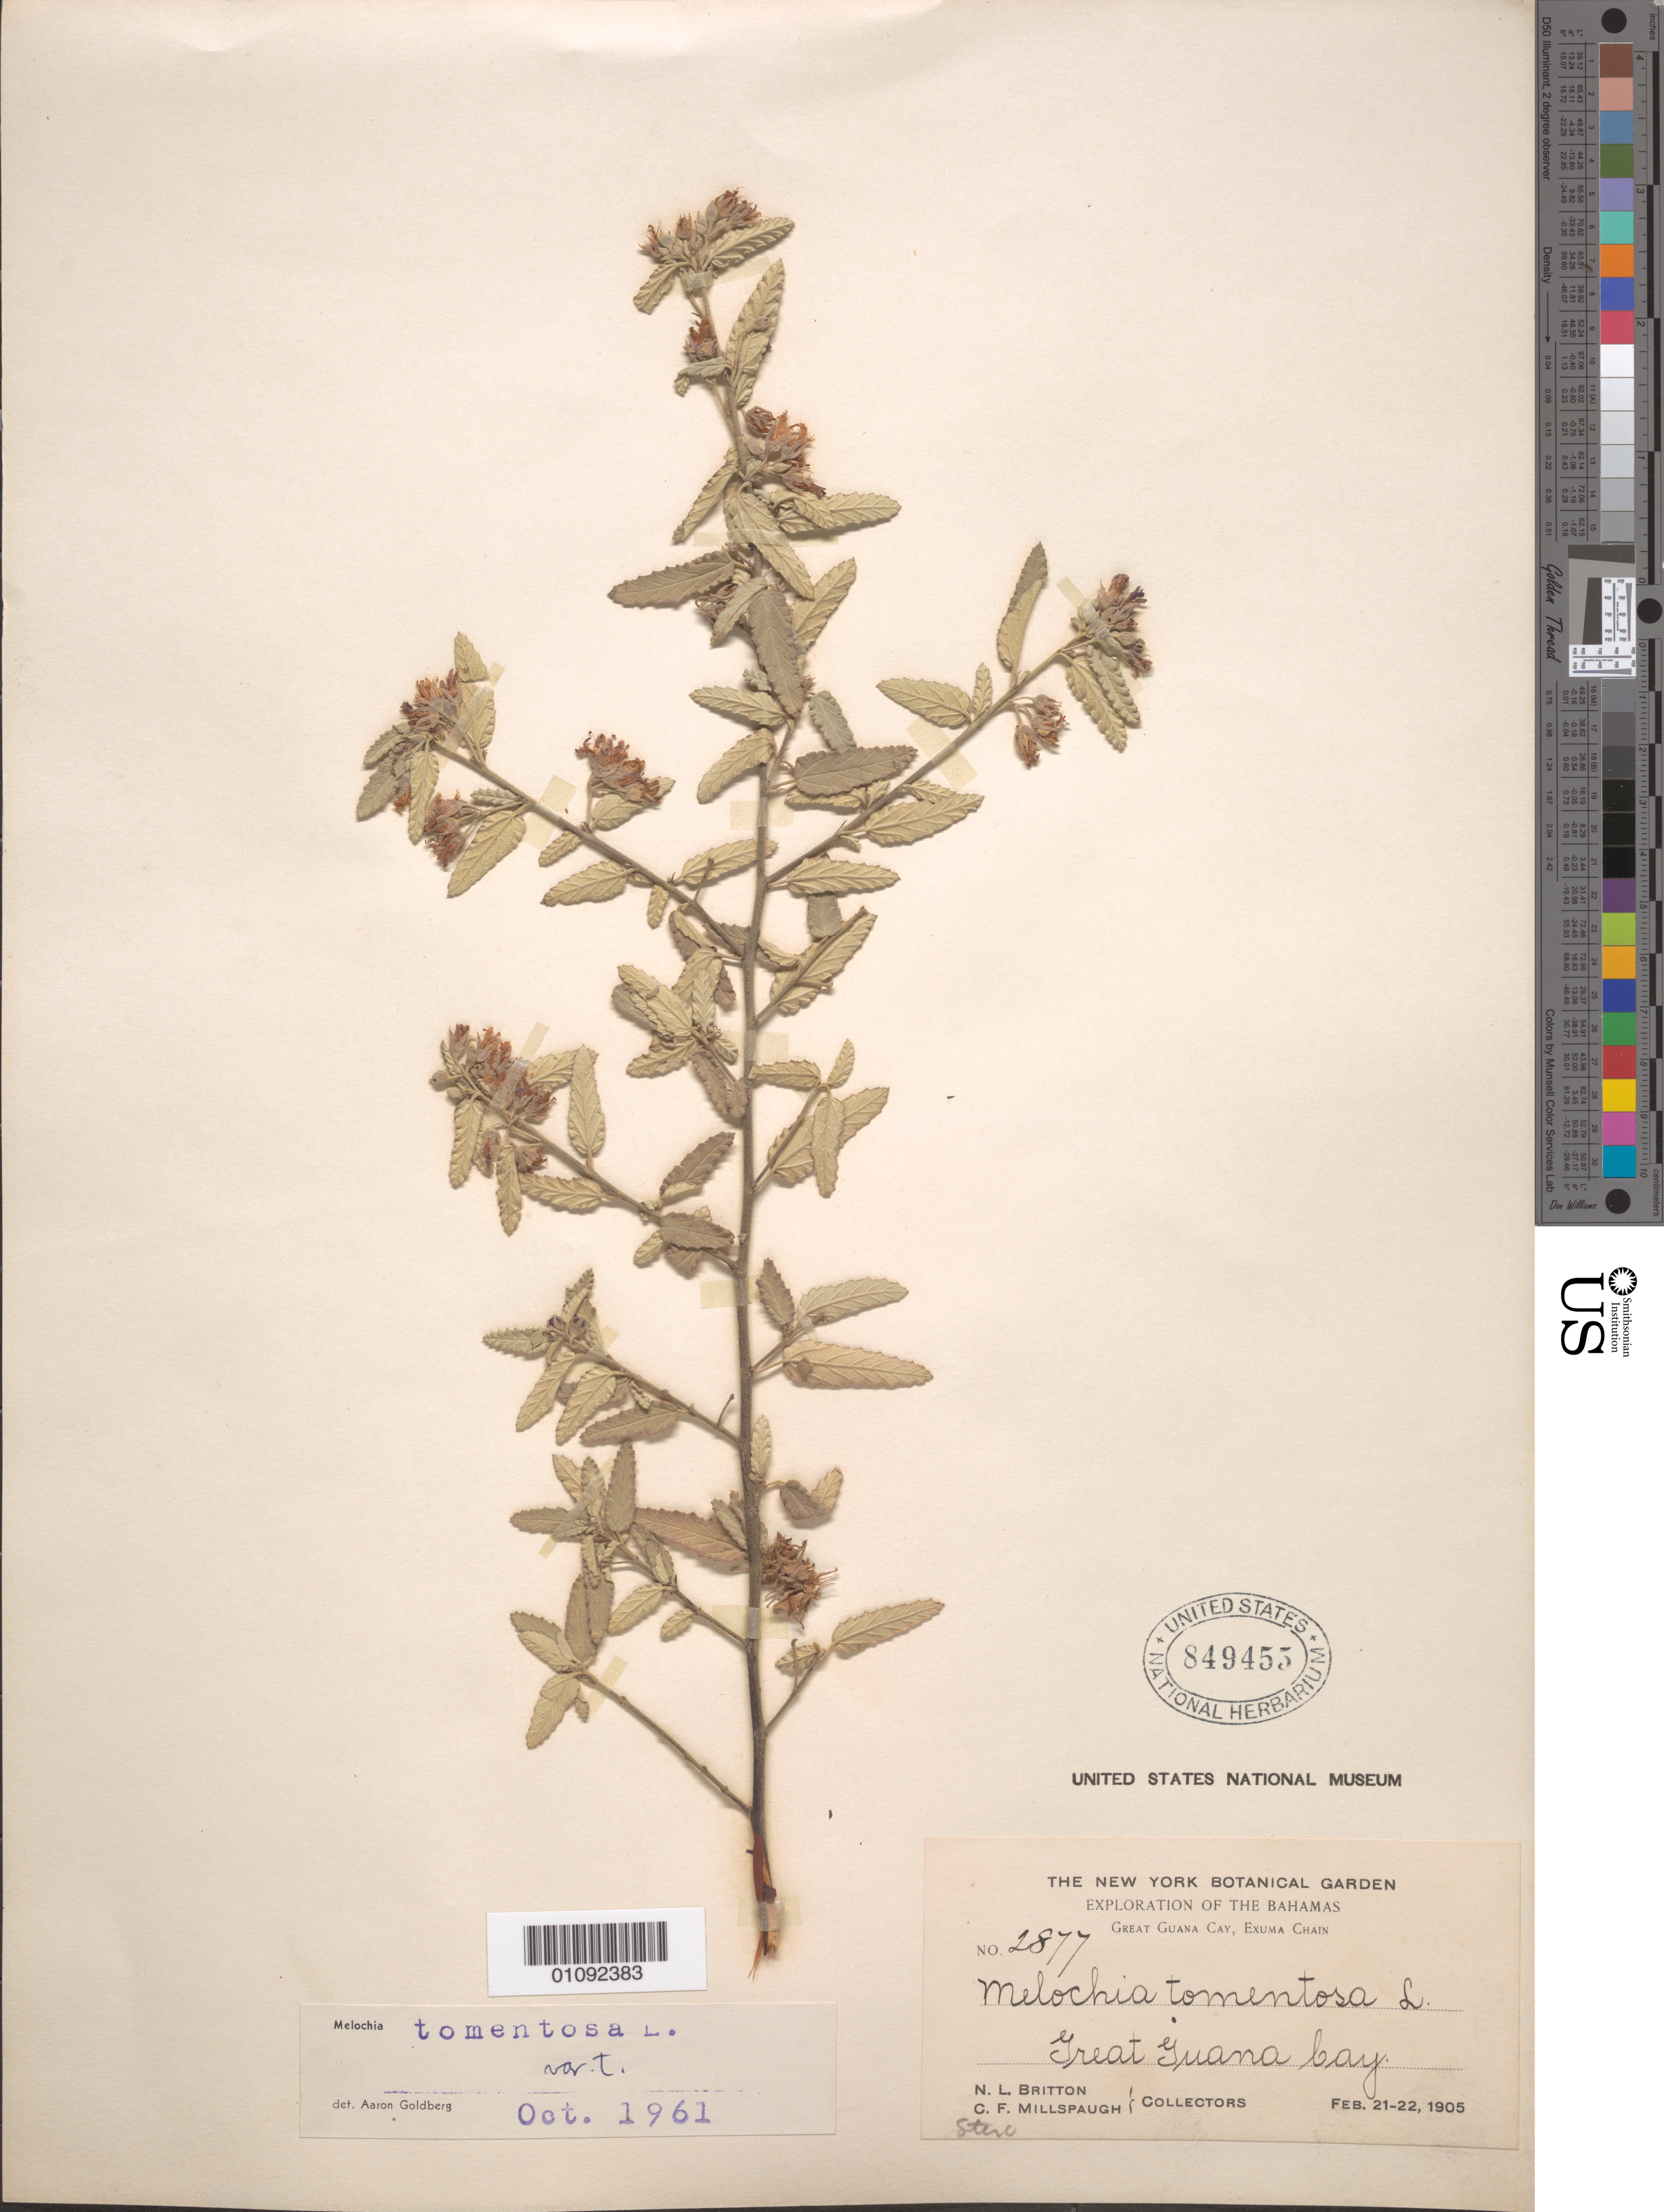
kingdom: Plantae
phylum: Tracheophyta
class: Magnoliopsida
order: Malvales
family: Malvaceae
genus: Melochia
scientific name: Melochia tomentosa var. tomentosa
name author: L.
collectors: N. Britton & C. F. Millspaugh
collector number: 2877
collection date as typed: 21 Feb 1905 and 22 Feb 1905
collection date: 1905-02-21,1905-02-22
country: Bahamas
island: Exuma Chain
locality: Great Guana Cay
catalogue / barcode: US 849455